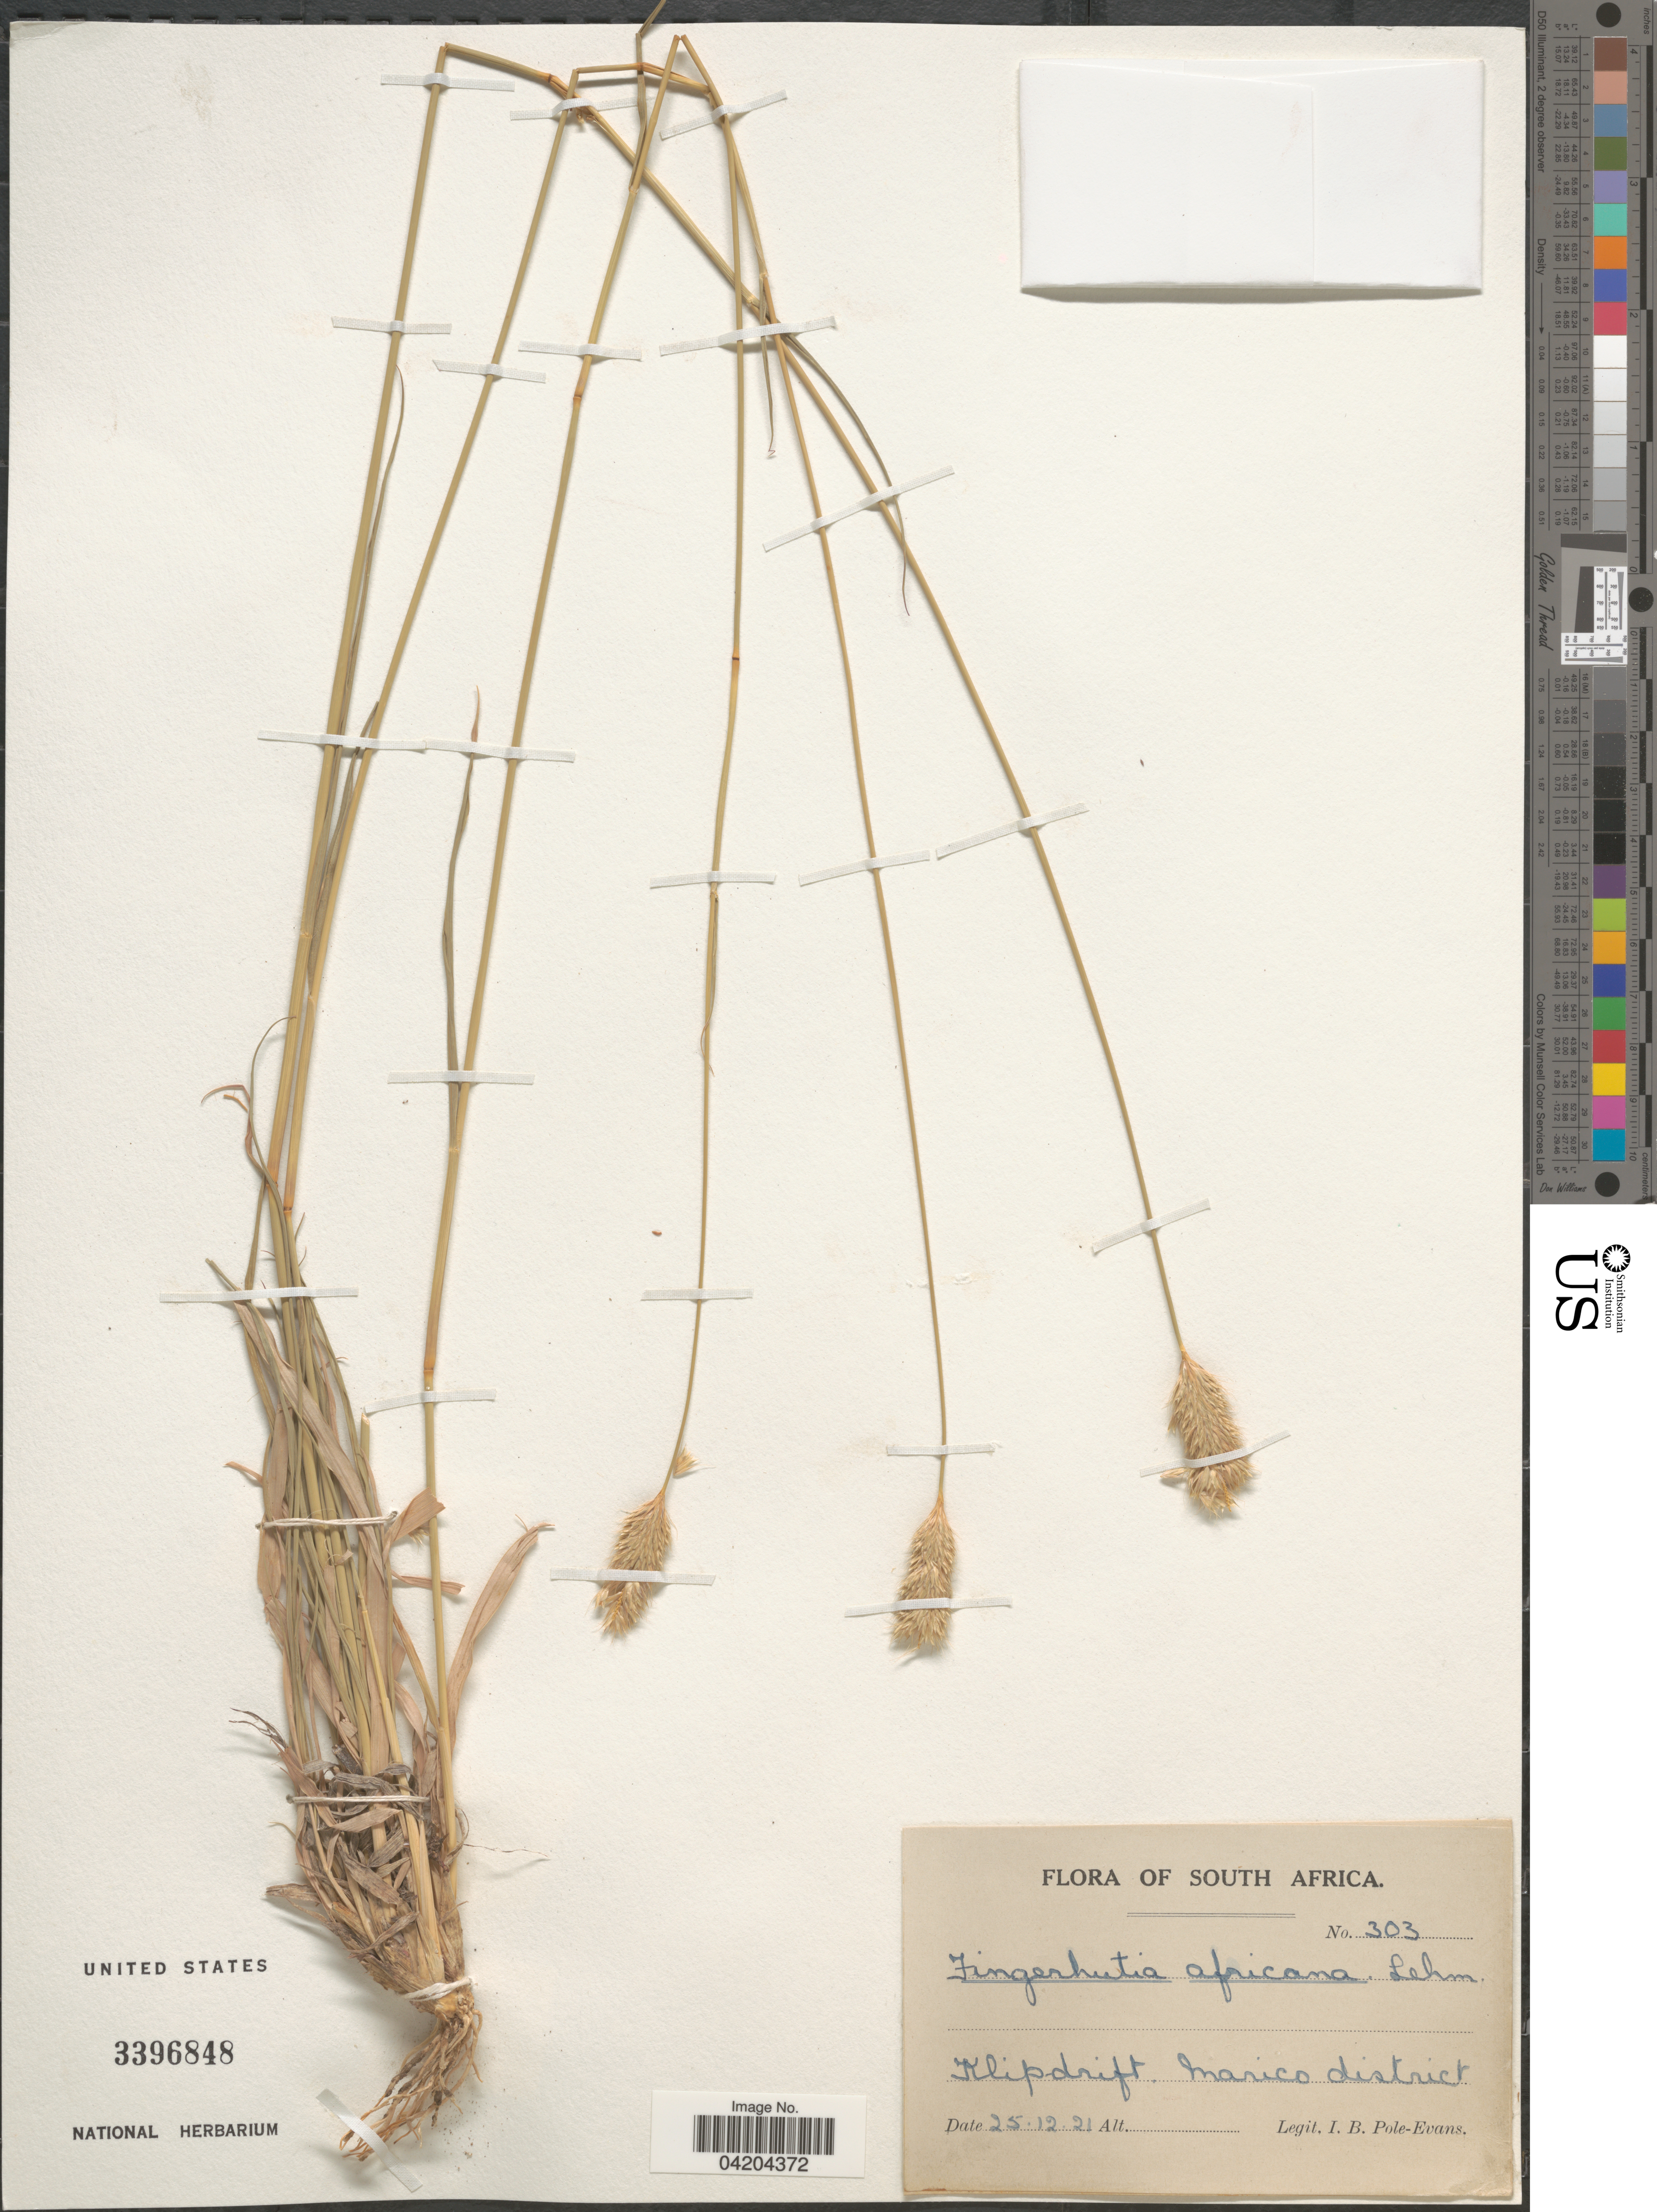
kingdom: Plantae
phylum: Tracheophyta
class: Liliopsida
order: Poales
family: Poaceae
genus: Fingerhuthia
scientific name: Fingerhuthia africana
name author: Nees ex Lehm.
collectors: I. B. Pole-Evans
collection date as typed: Transcribed d/m/y: 25/12/21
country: South Africa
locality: Klipdrift. Marico district.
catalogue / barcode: US 3396848